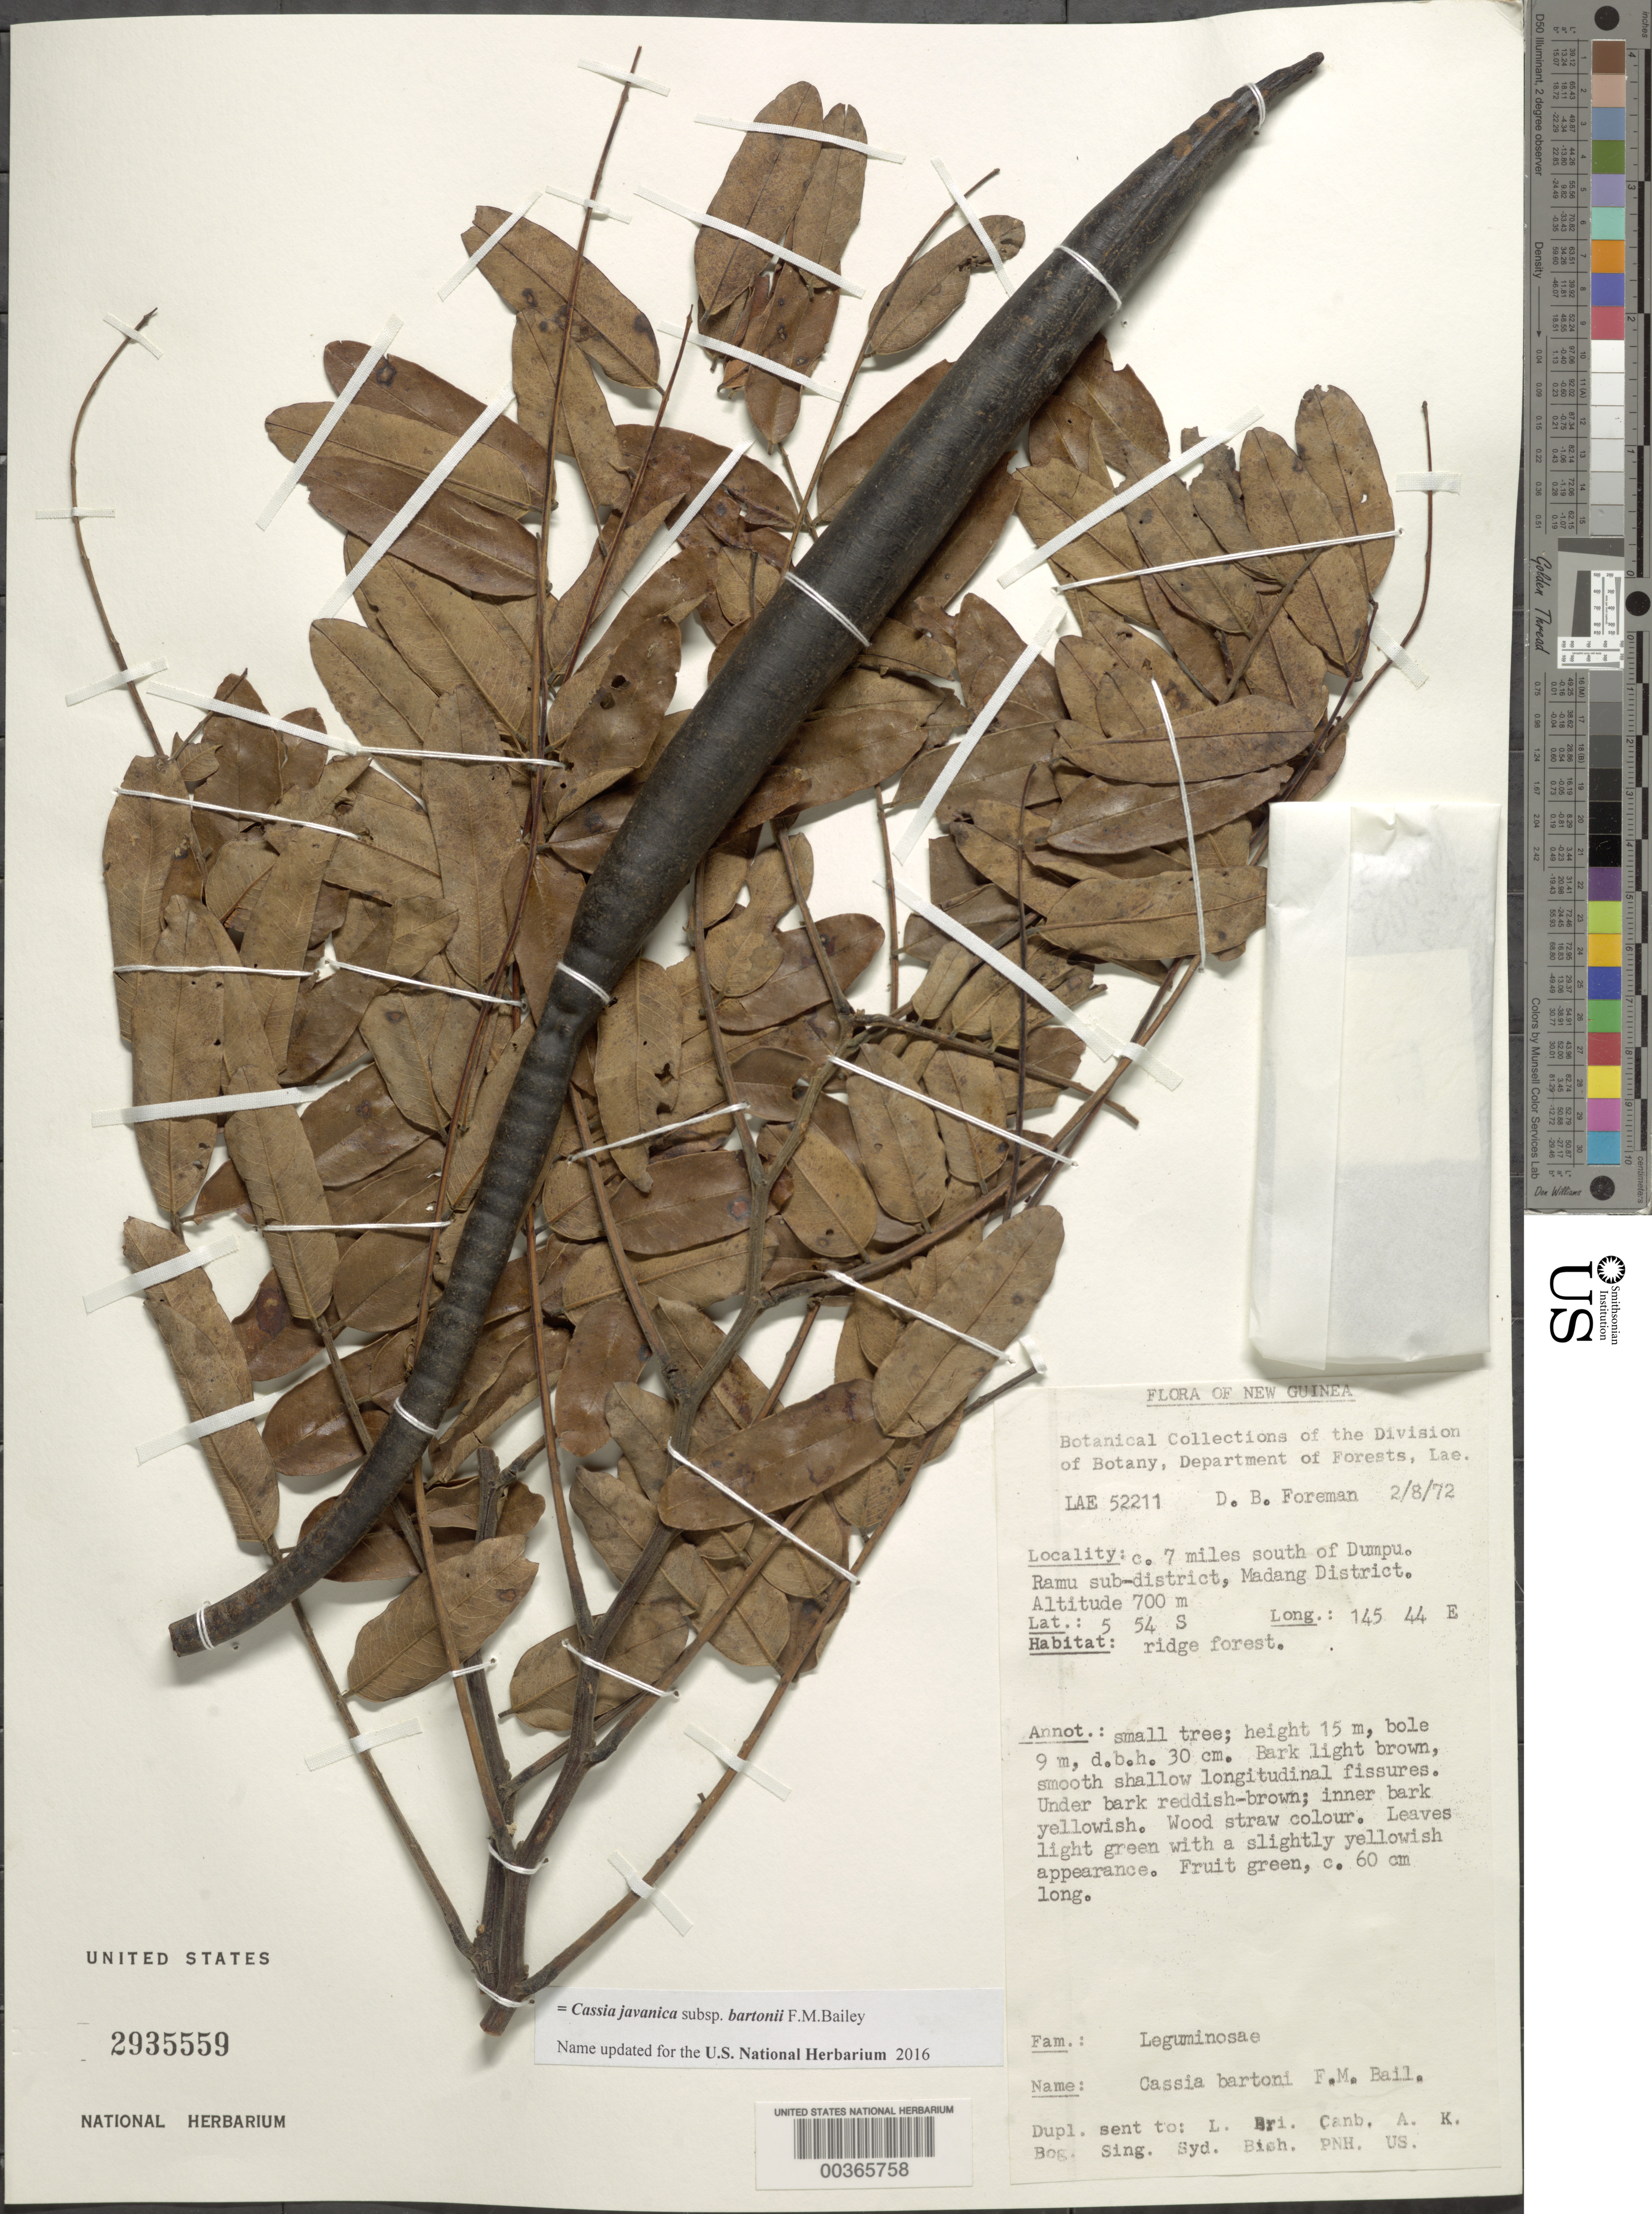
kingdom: Plantae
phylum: Tracheophyta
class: Magnoliopsida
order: Fabales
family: Fabaceae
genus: Cassia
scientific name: Cassia javanica subsp. bartonii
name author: (Bailey) K. Larsen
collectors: D. Foreman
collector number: Lae 52211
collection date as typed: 02 Aug 1972 or 08 Feb 1972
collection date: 1972-02-08 or 1972-08-02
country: Papua New Guinea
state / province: Madang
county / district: Ramu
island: New Guinea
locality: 7 mi s of dumpu; ramu sub-dist., madang dist.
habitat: Ridge forest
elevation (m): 700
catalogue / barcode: US 2935559